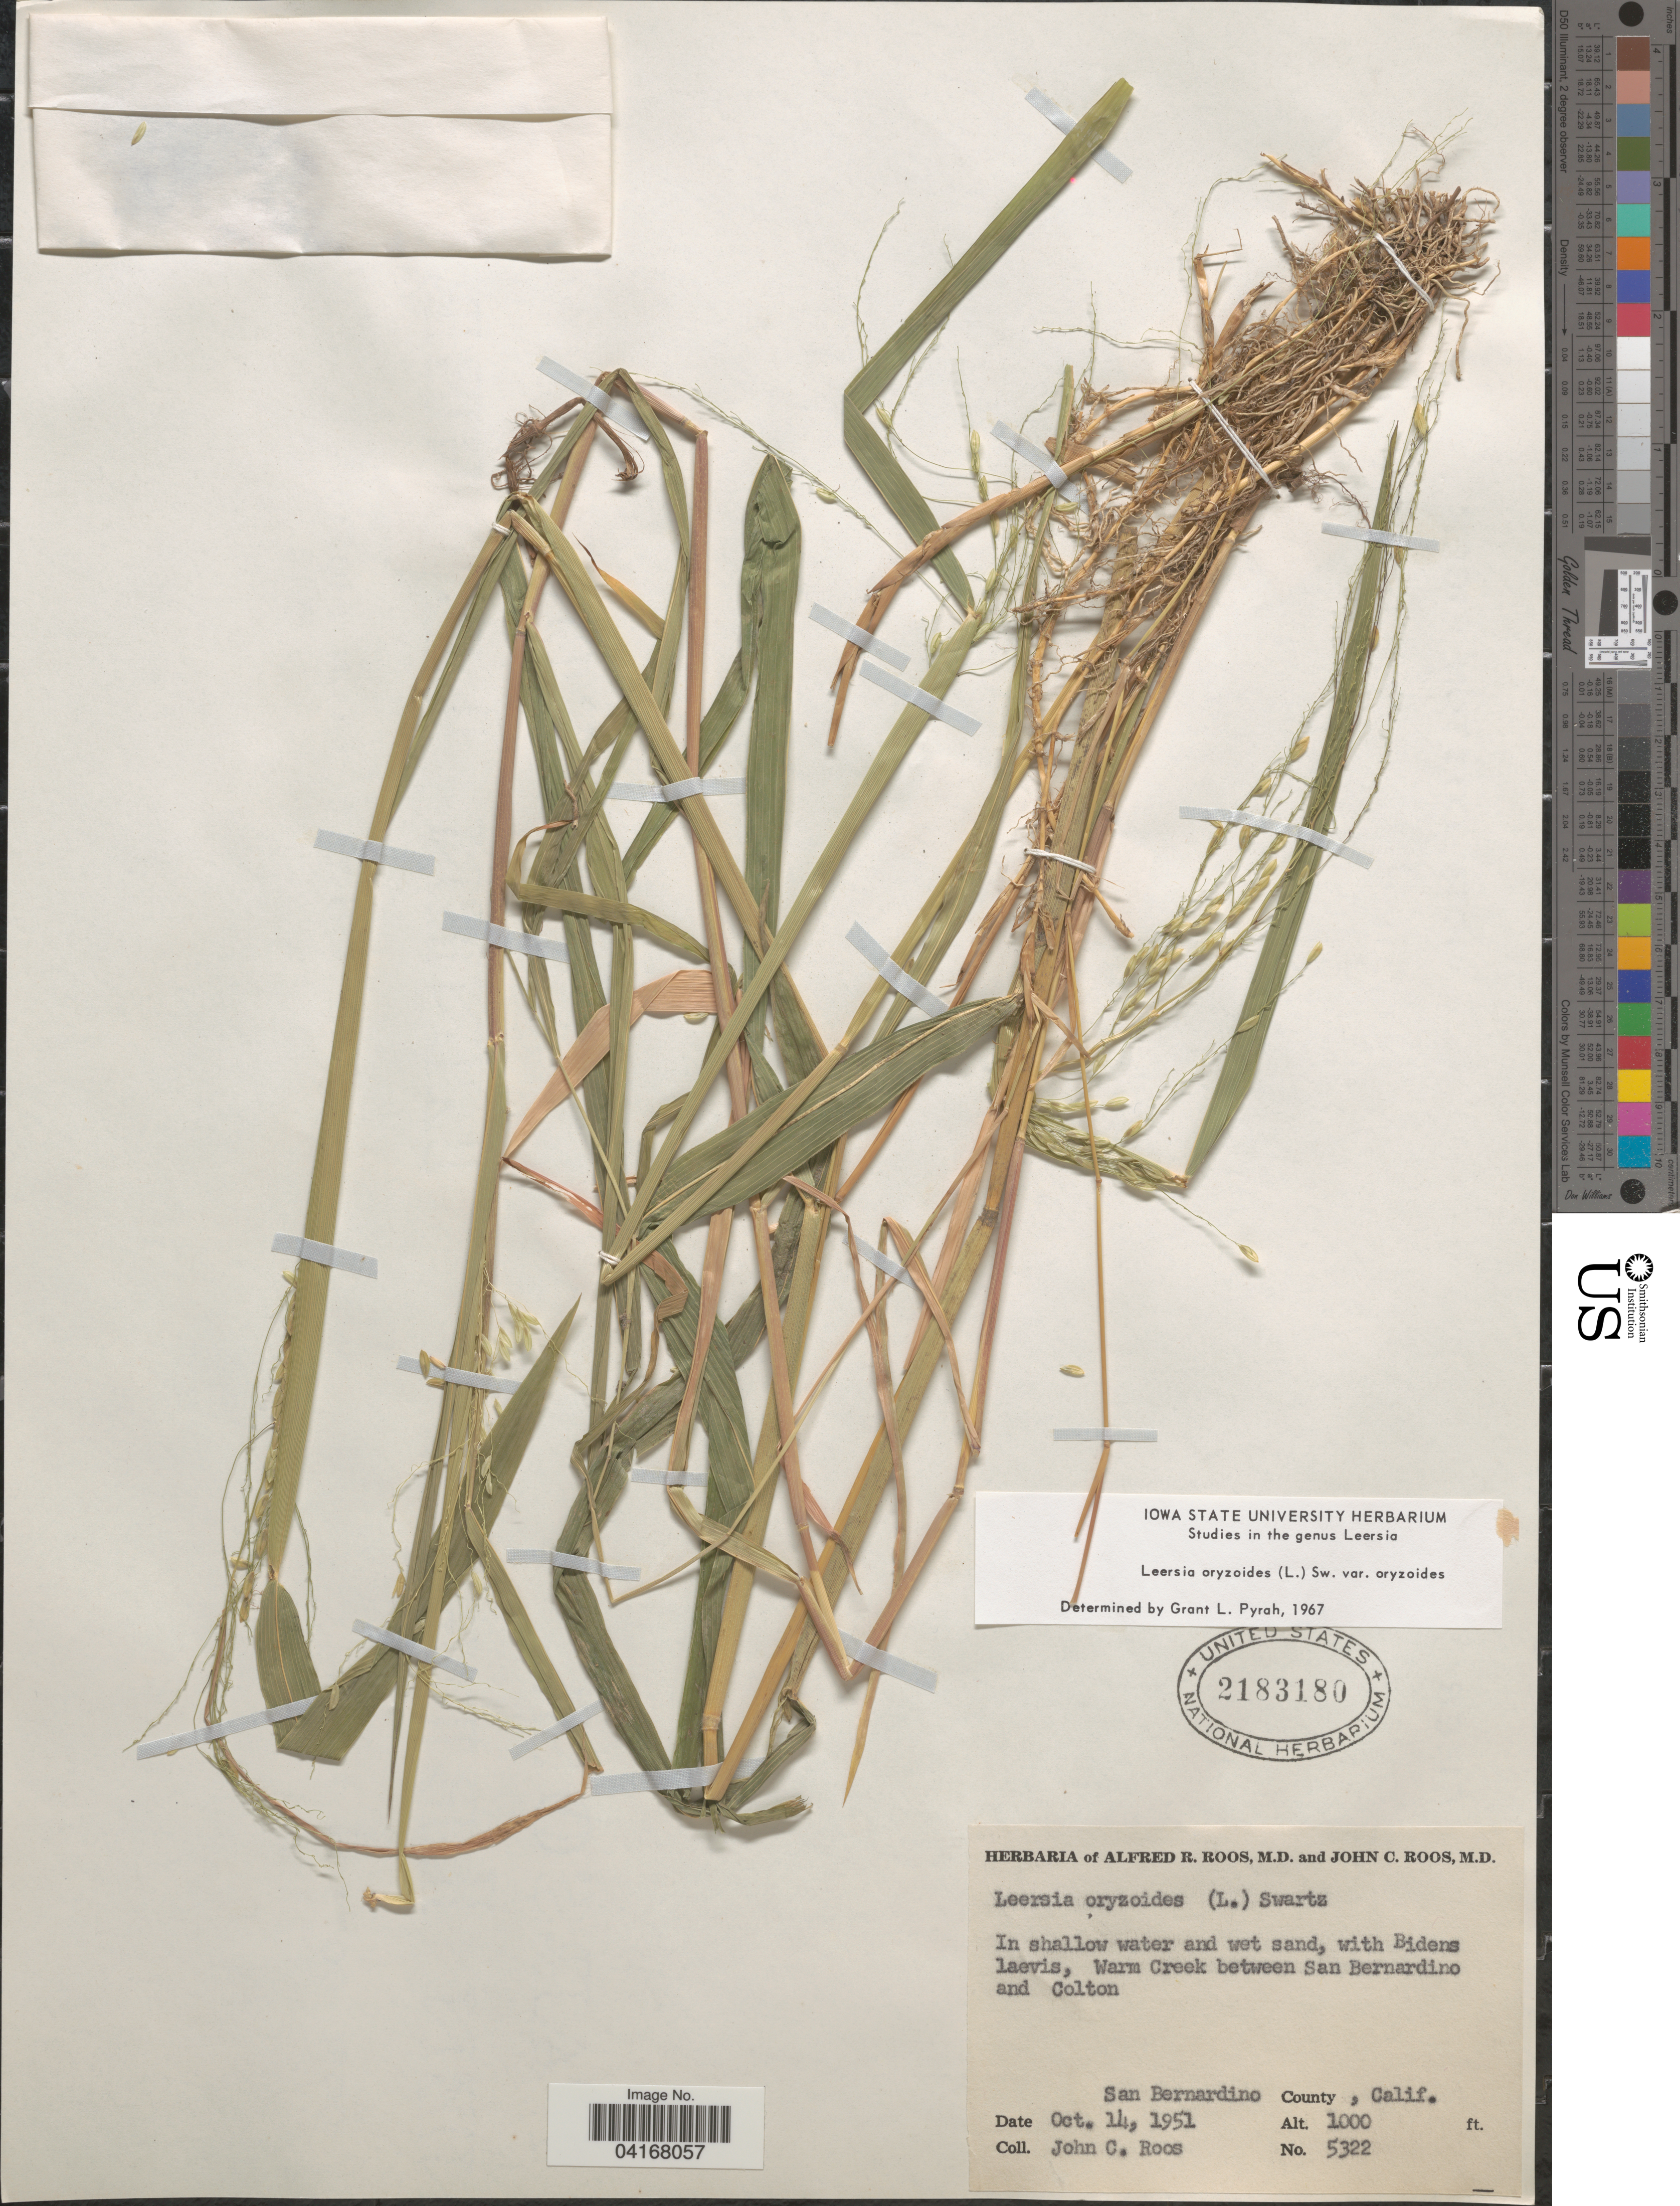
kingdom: Plantae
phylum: Tracheophyta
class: Liliopsida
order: Poales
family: Poaceae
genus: Leersia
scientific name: Leersia oryzoides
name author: (L.) Sw.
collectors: J. C. Roos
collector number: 5322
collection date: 1951-10-14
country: United States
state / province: California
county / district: San Bernardino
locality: Warm Creek between San Bernardino and Colton. San Bernardino County.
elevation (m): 305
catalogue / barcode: US 2183180